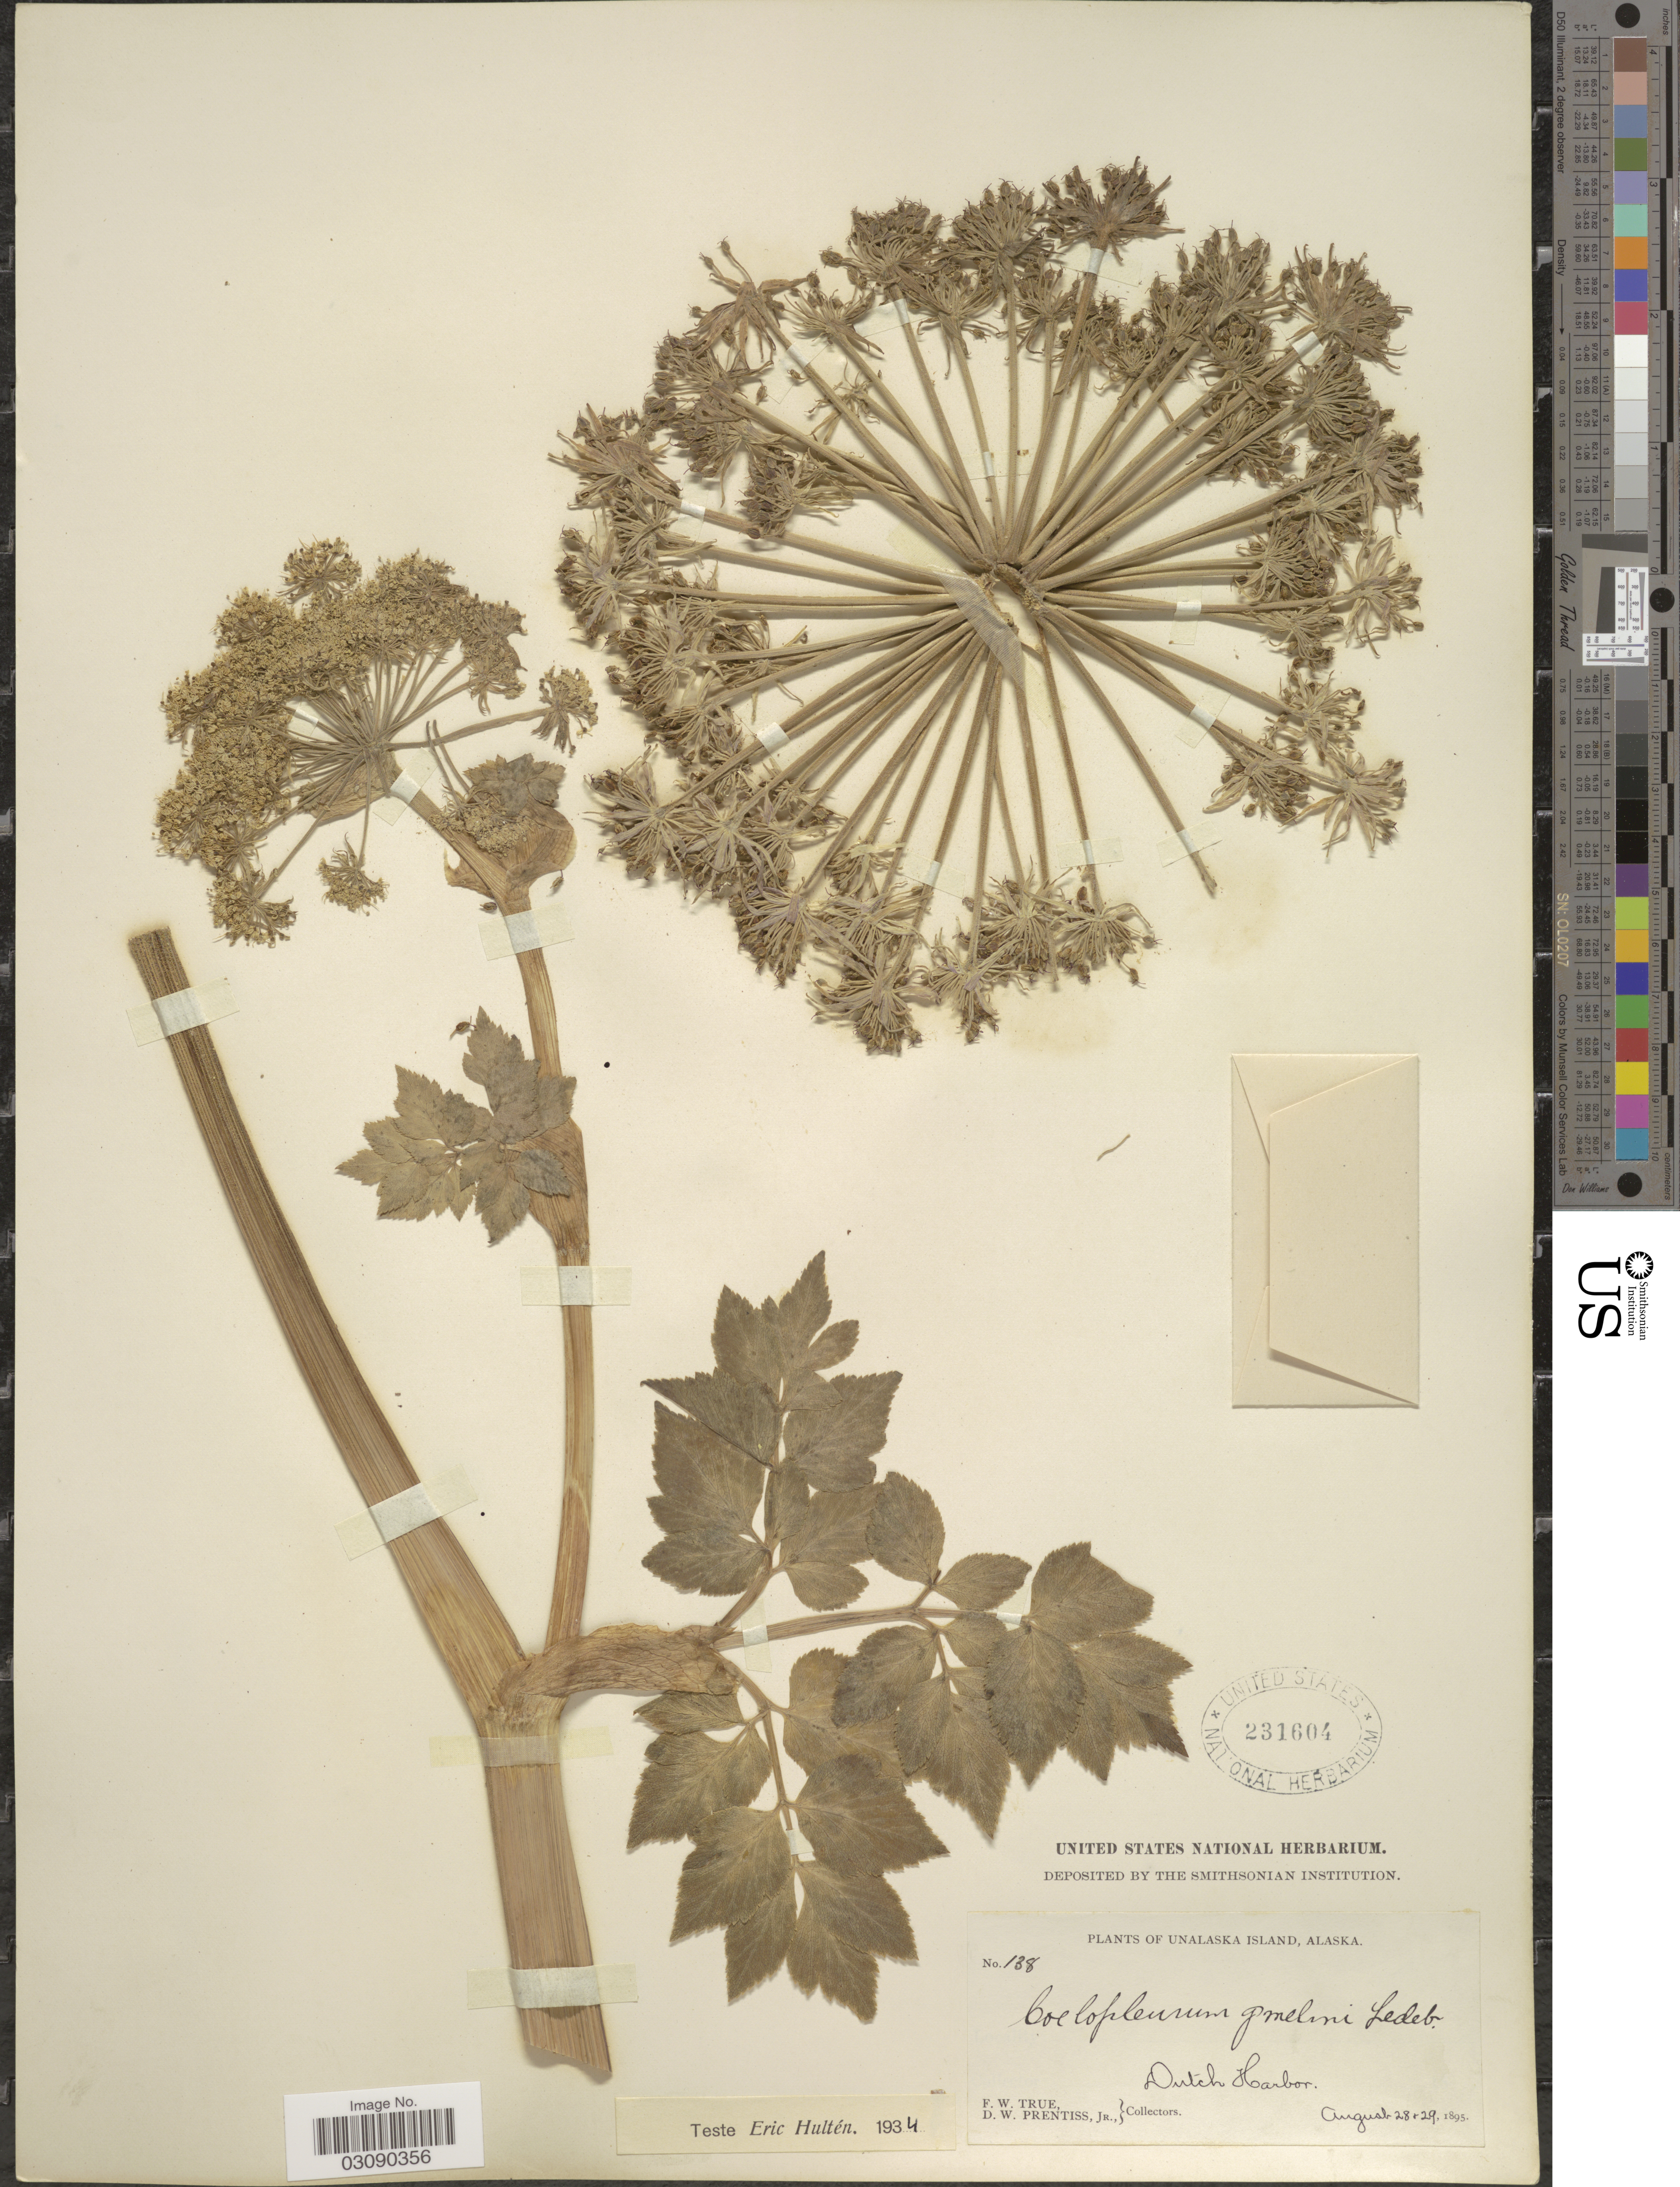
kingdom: Plantae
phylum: Tracheophyta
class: Magnoliopsida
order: Apiales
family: Apiaceae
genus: Angelica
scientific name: Angelica lucida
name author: L.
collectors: F. True & D. Prentiss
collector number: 138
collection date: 1895-08-28/1895-08-29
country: United States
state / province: Alaska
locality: Unalaska Island, Dutch Harbor.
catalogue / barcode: US 231604